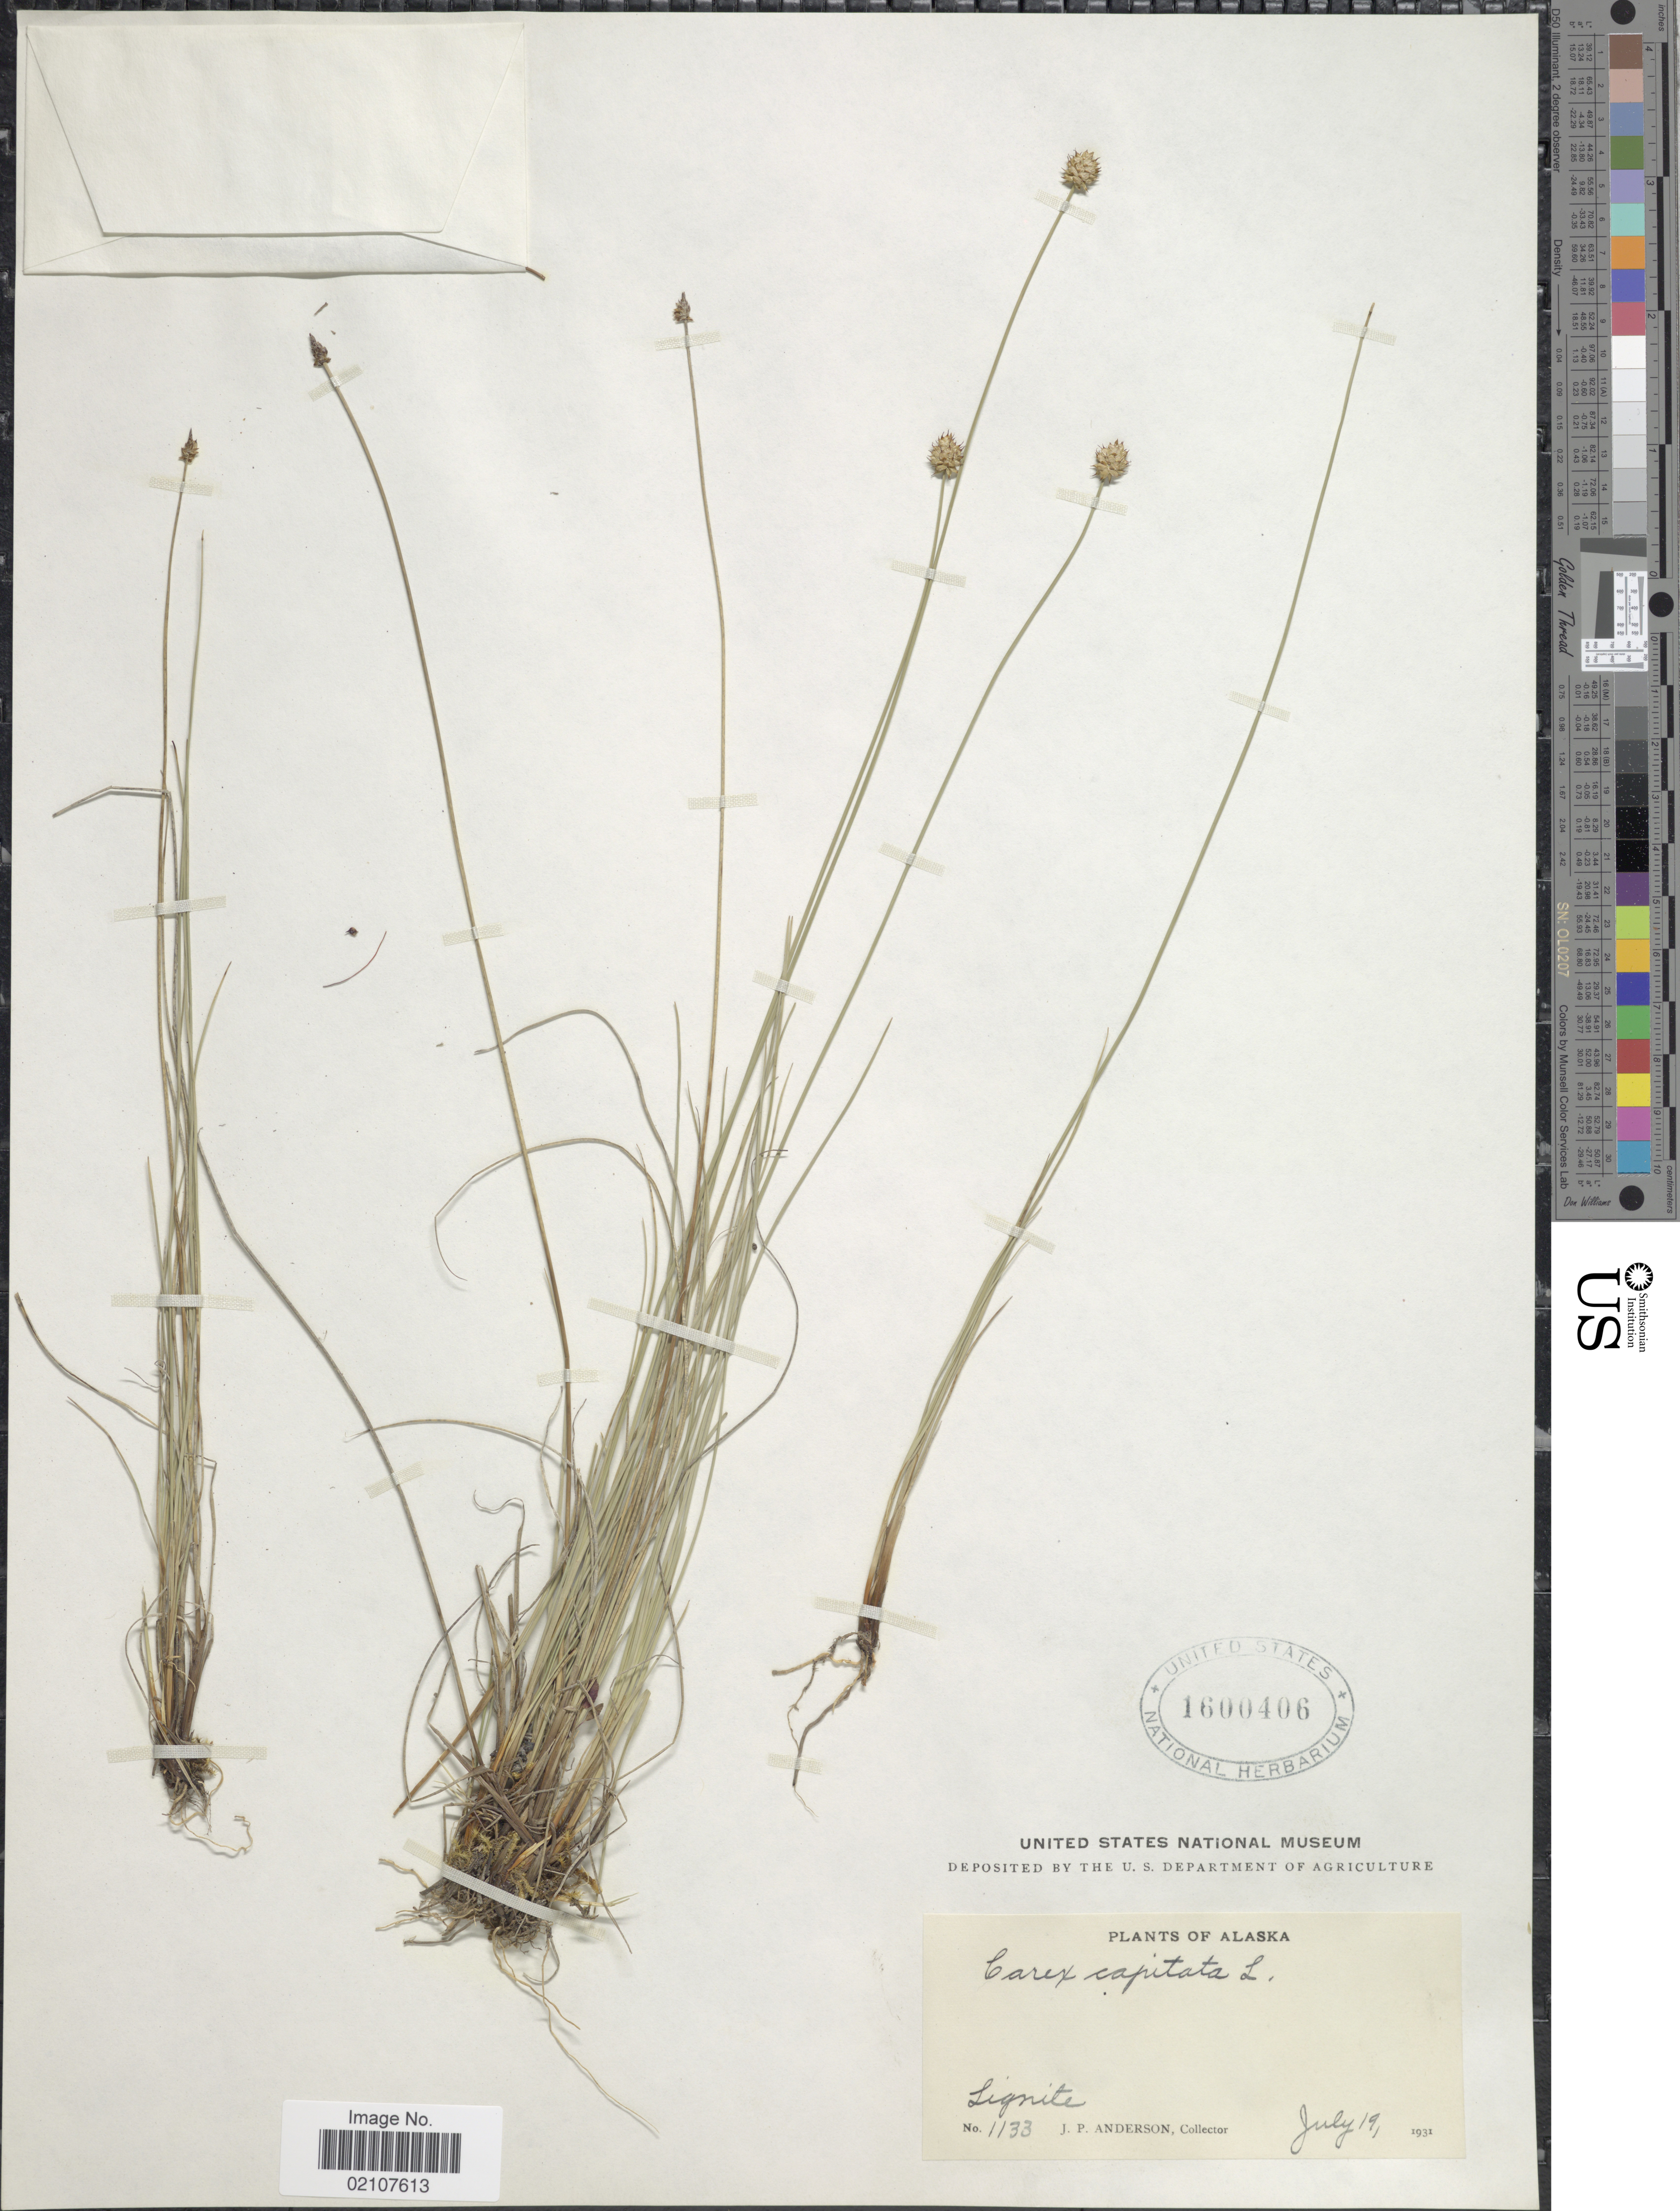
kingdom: Plantae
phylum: Tracheophyta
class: Liliopsida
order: Poales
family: Cyperaceae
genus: Carex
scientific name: Carex capitata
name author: L.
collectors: J. P. Anderson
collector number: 1133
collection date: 1931-06-19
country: United States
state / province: Alaska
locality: Alaska, Lignite.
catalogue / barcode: US 1600406